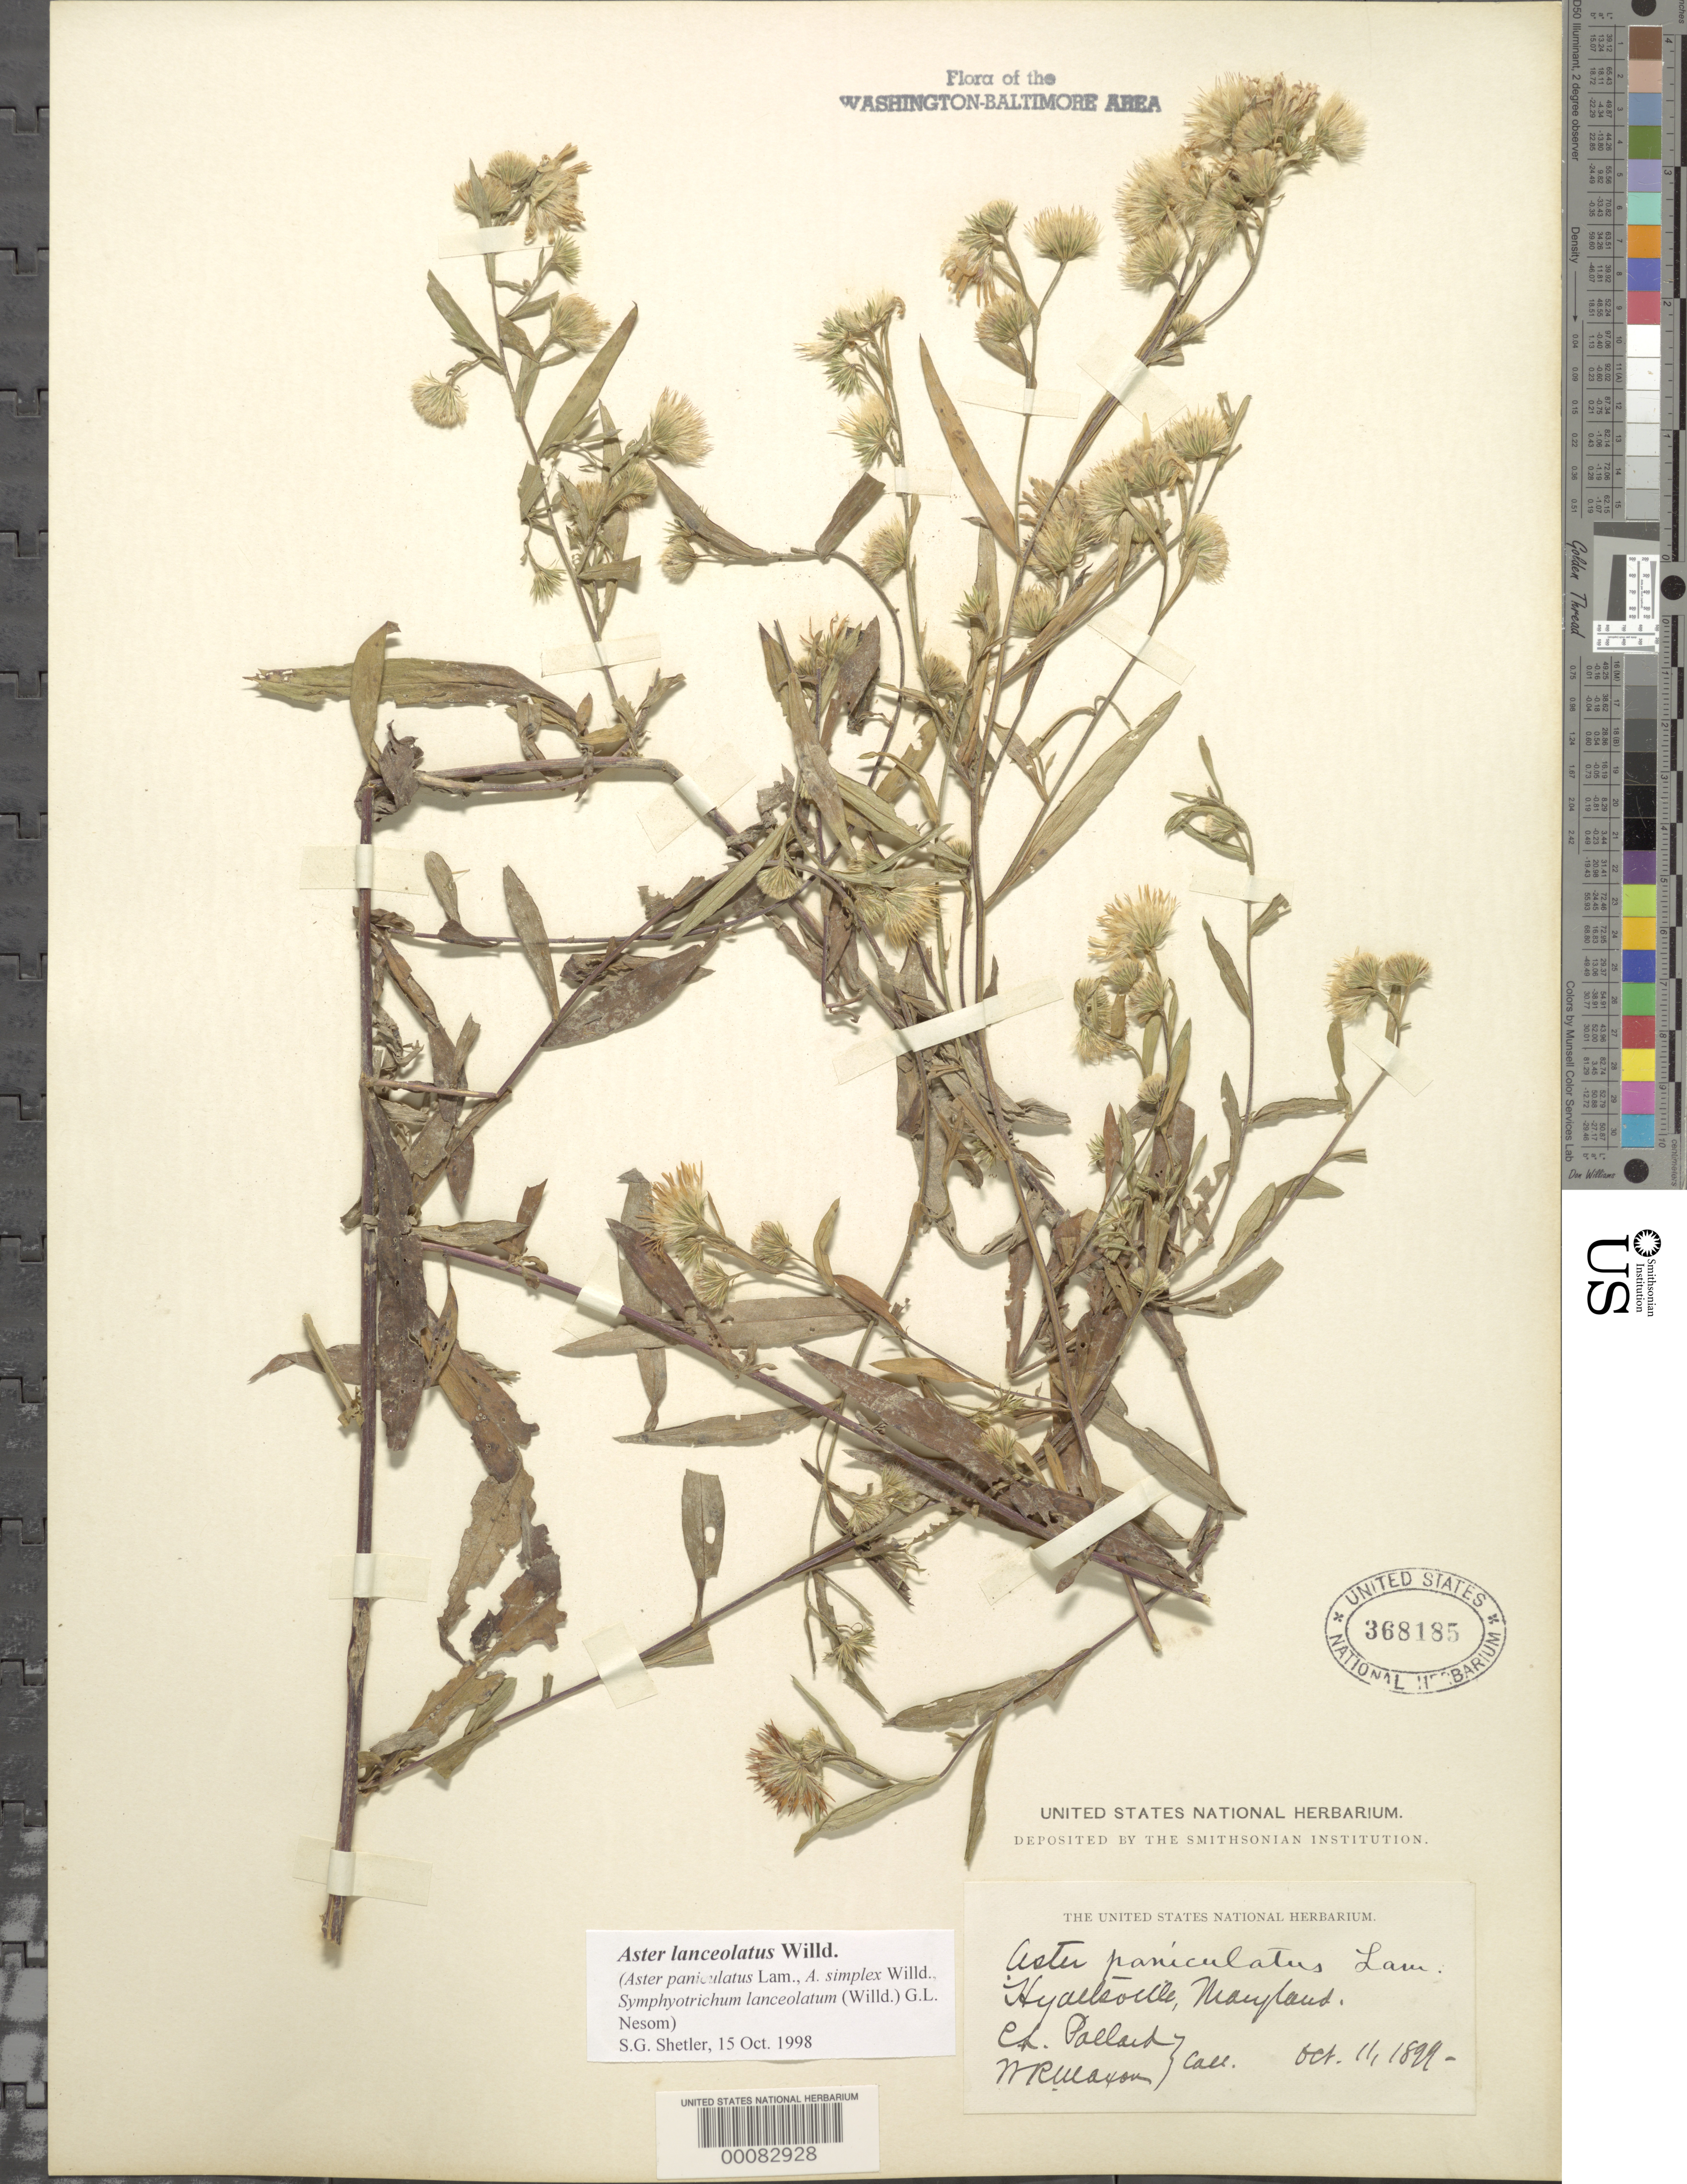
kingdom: Plantae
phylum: Tracheophyta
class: Magnoliopsida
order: Asterales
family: Asteraceae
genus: Symphyotrichum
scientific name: Symphyotrichum lanceolatum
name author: (Willd.) G.L. Nesom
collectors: C. L. Pollard & W. R. Maxon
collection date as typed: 11 Oct 1899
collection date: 1899-10-11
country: United States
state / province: Maryland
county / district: Prince George's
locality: Hyattsville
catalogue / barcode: US 368185